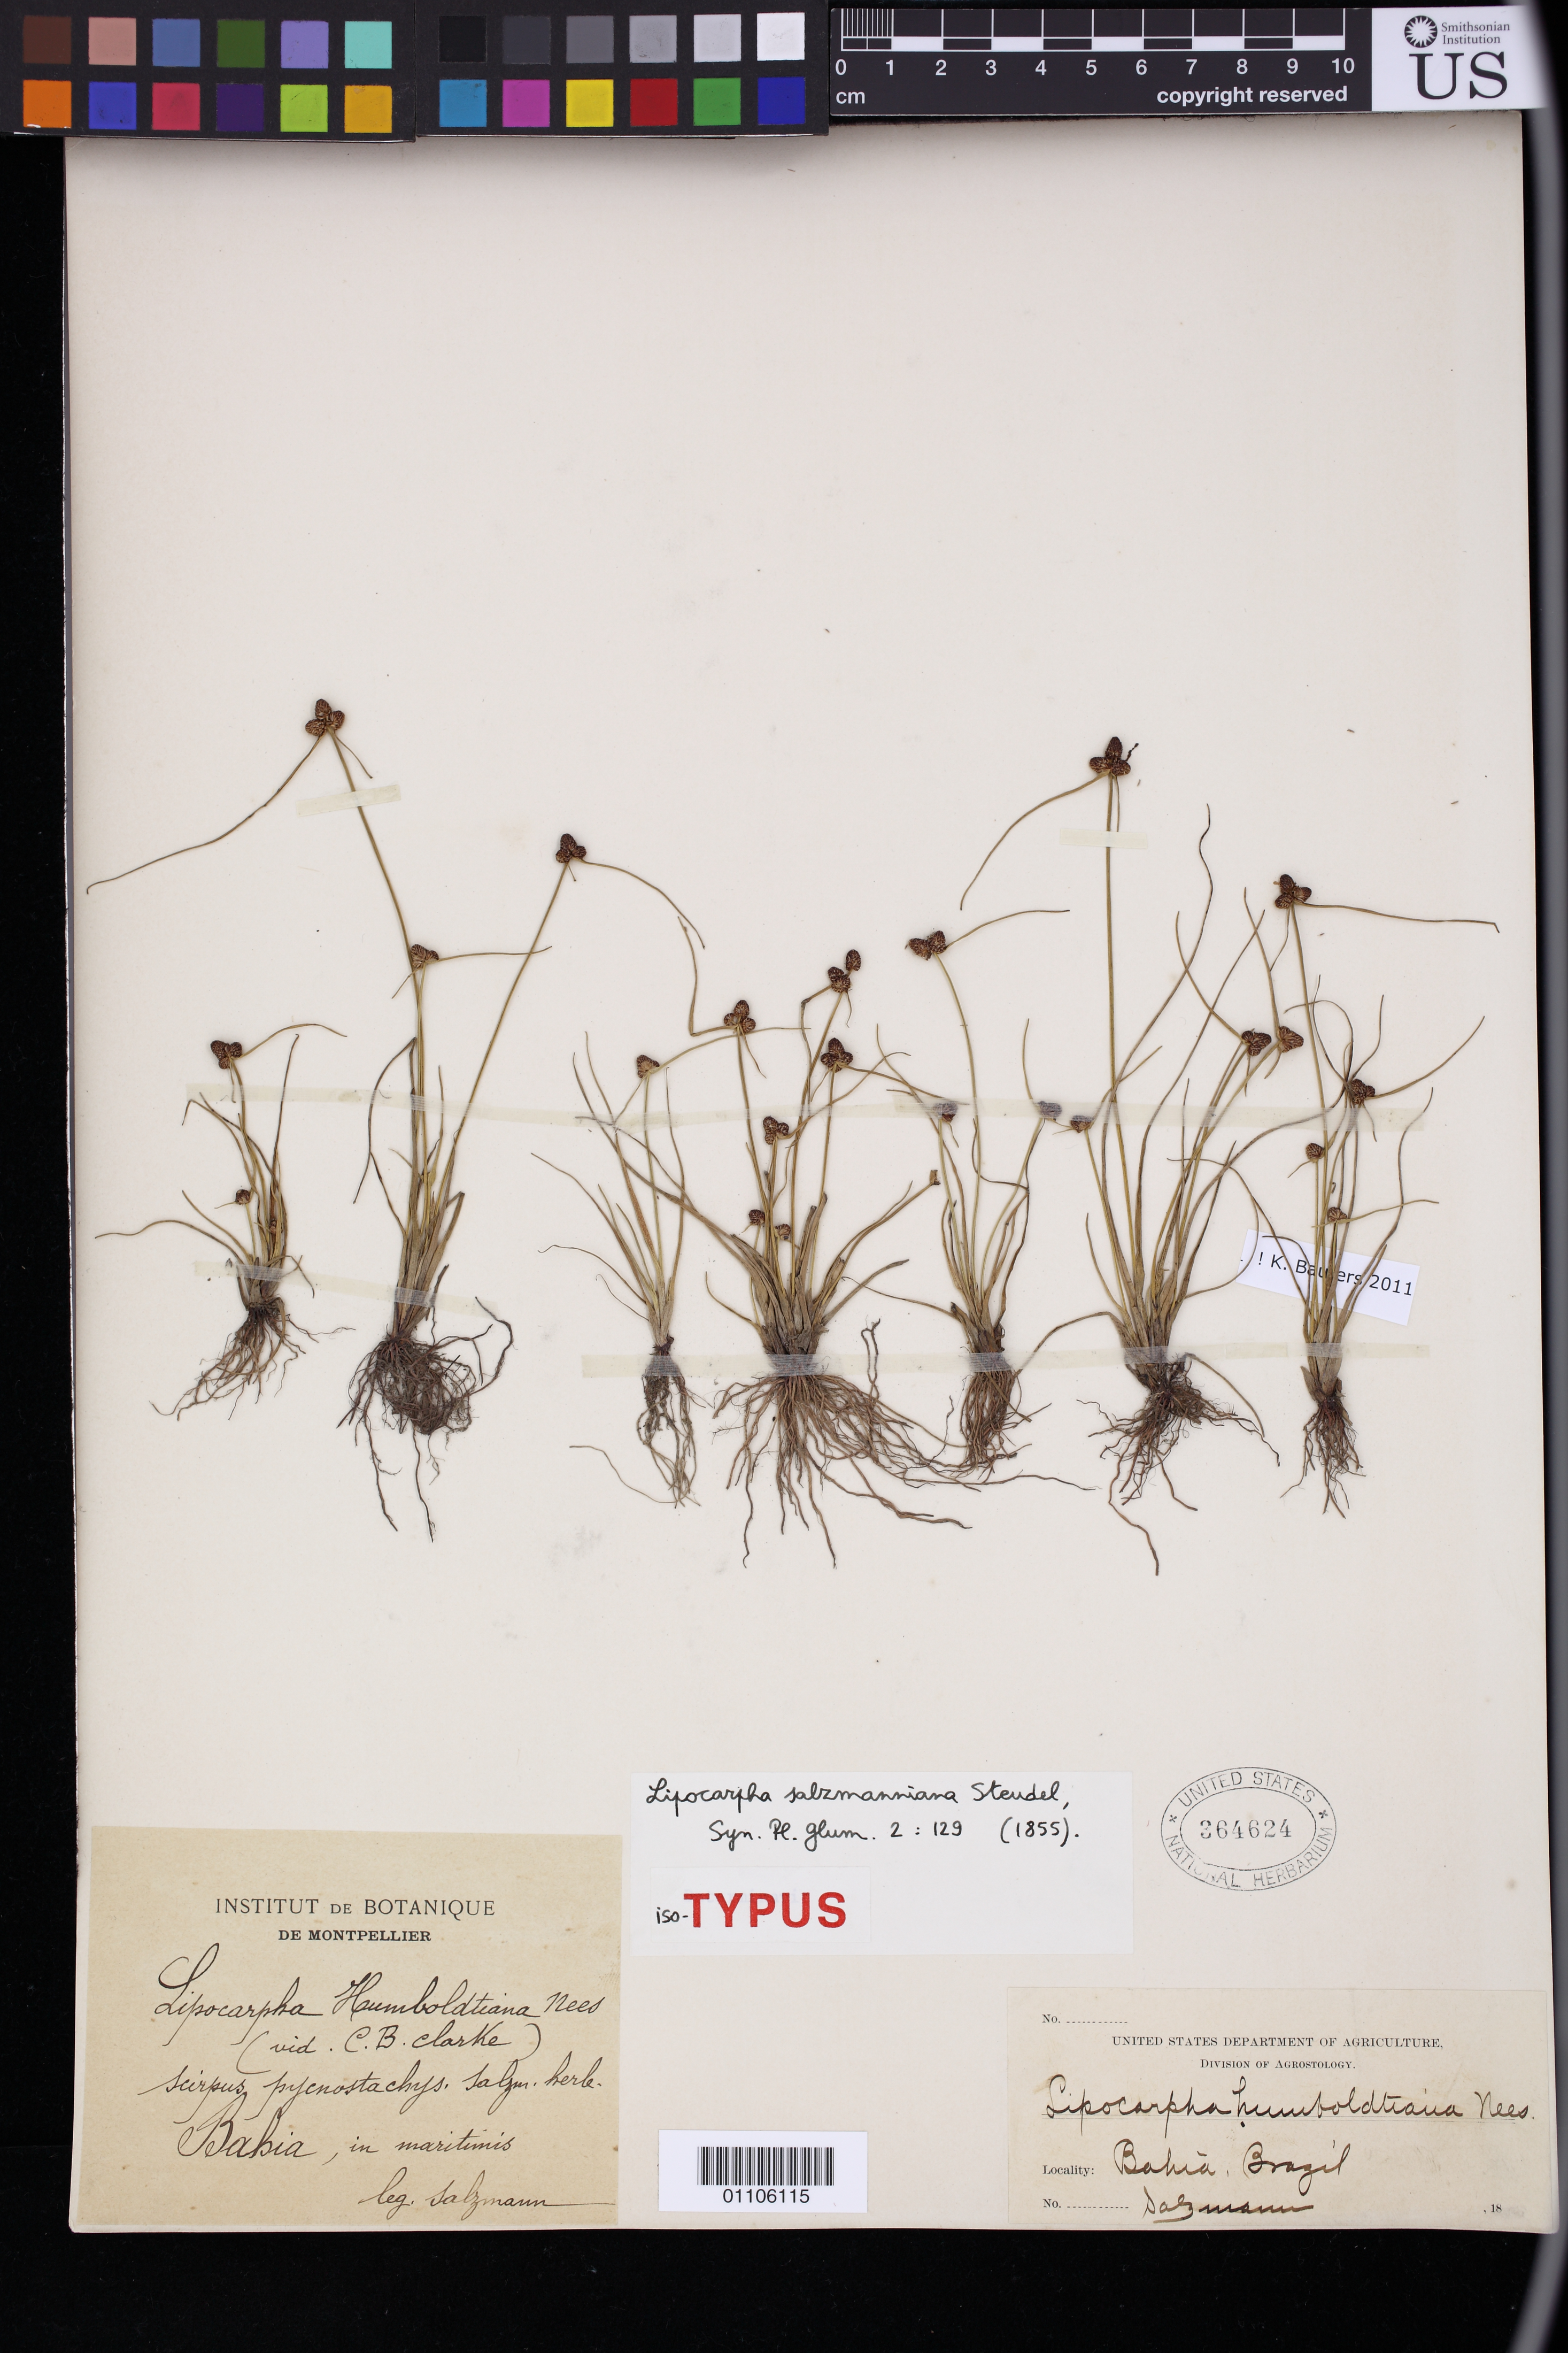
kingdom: Plantae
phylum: Tracheophyta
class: Liliopsida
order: Poales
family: Cyperaceae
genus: Lipocarpha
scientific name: Lipocarpha salzmanniana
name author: Steud.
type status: Isotype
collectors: P. Salzmann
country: Brazil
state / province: Bahia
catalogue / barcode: US 364624